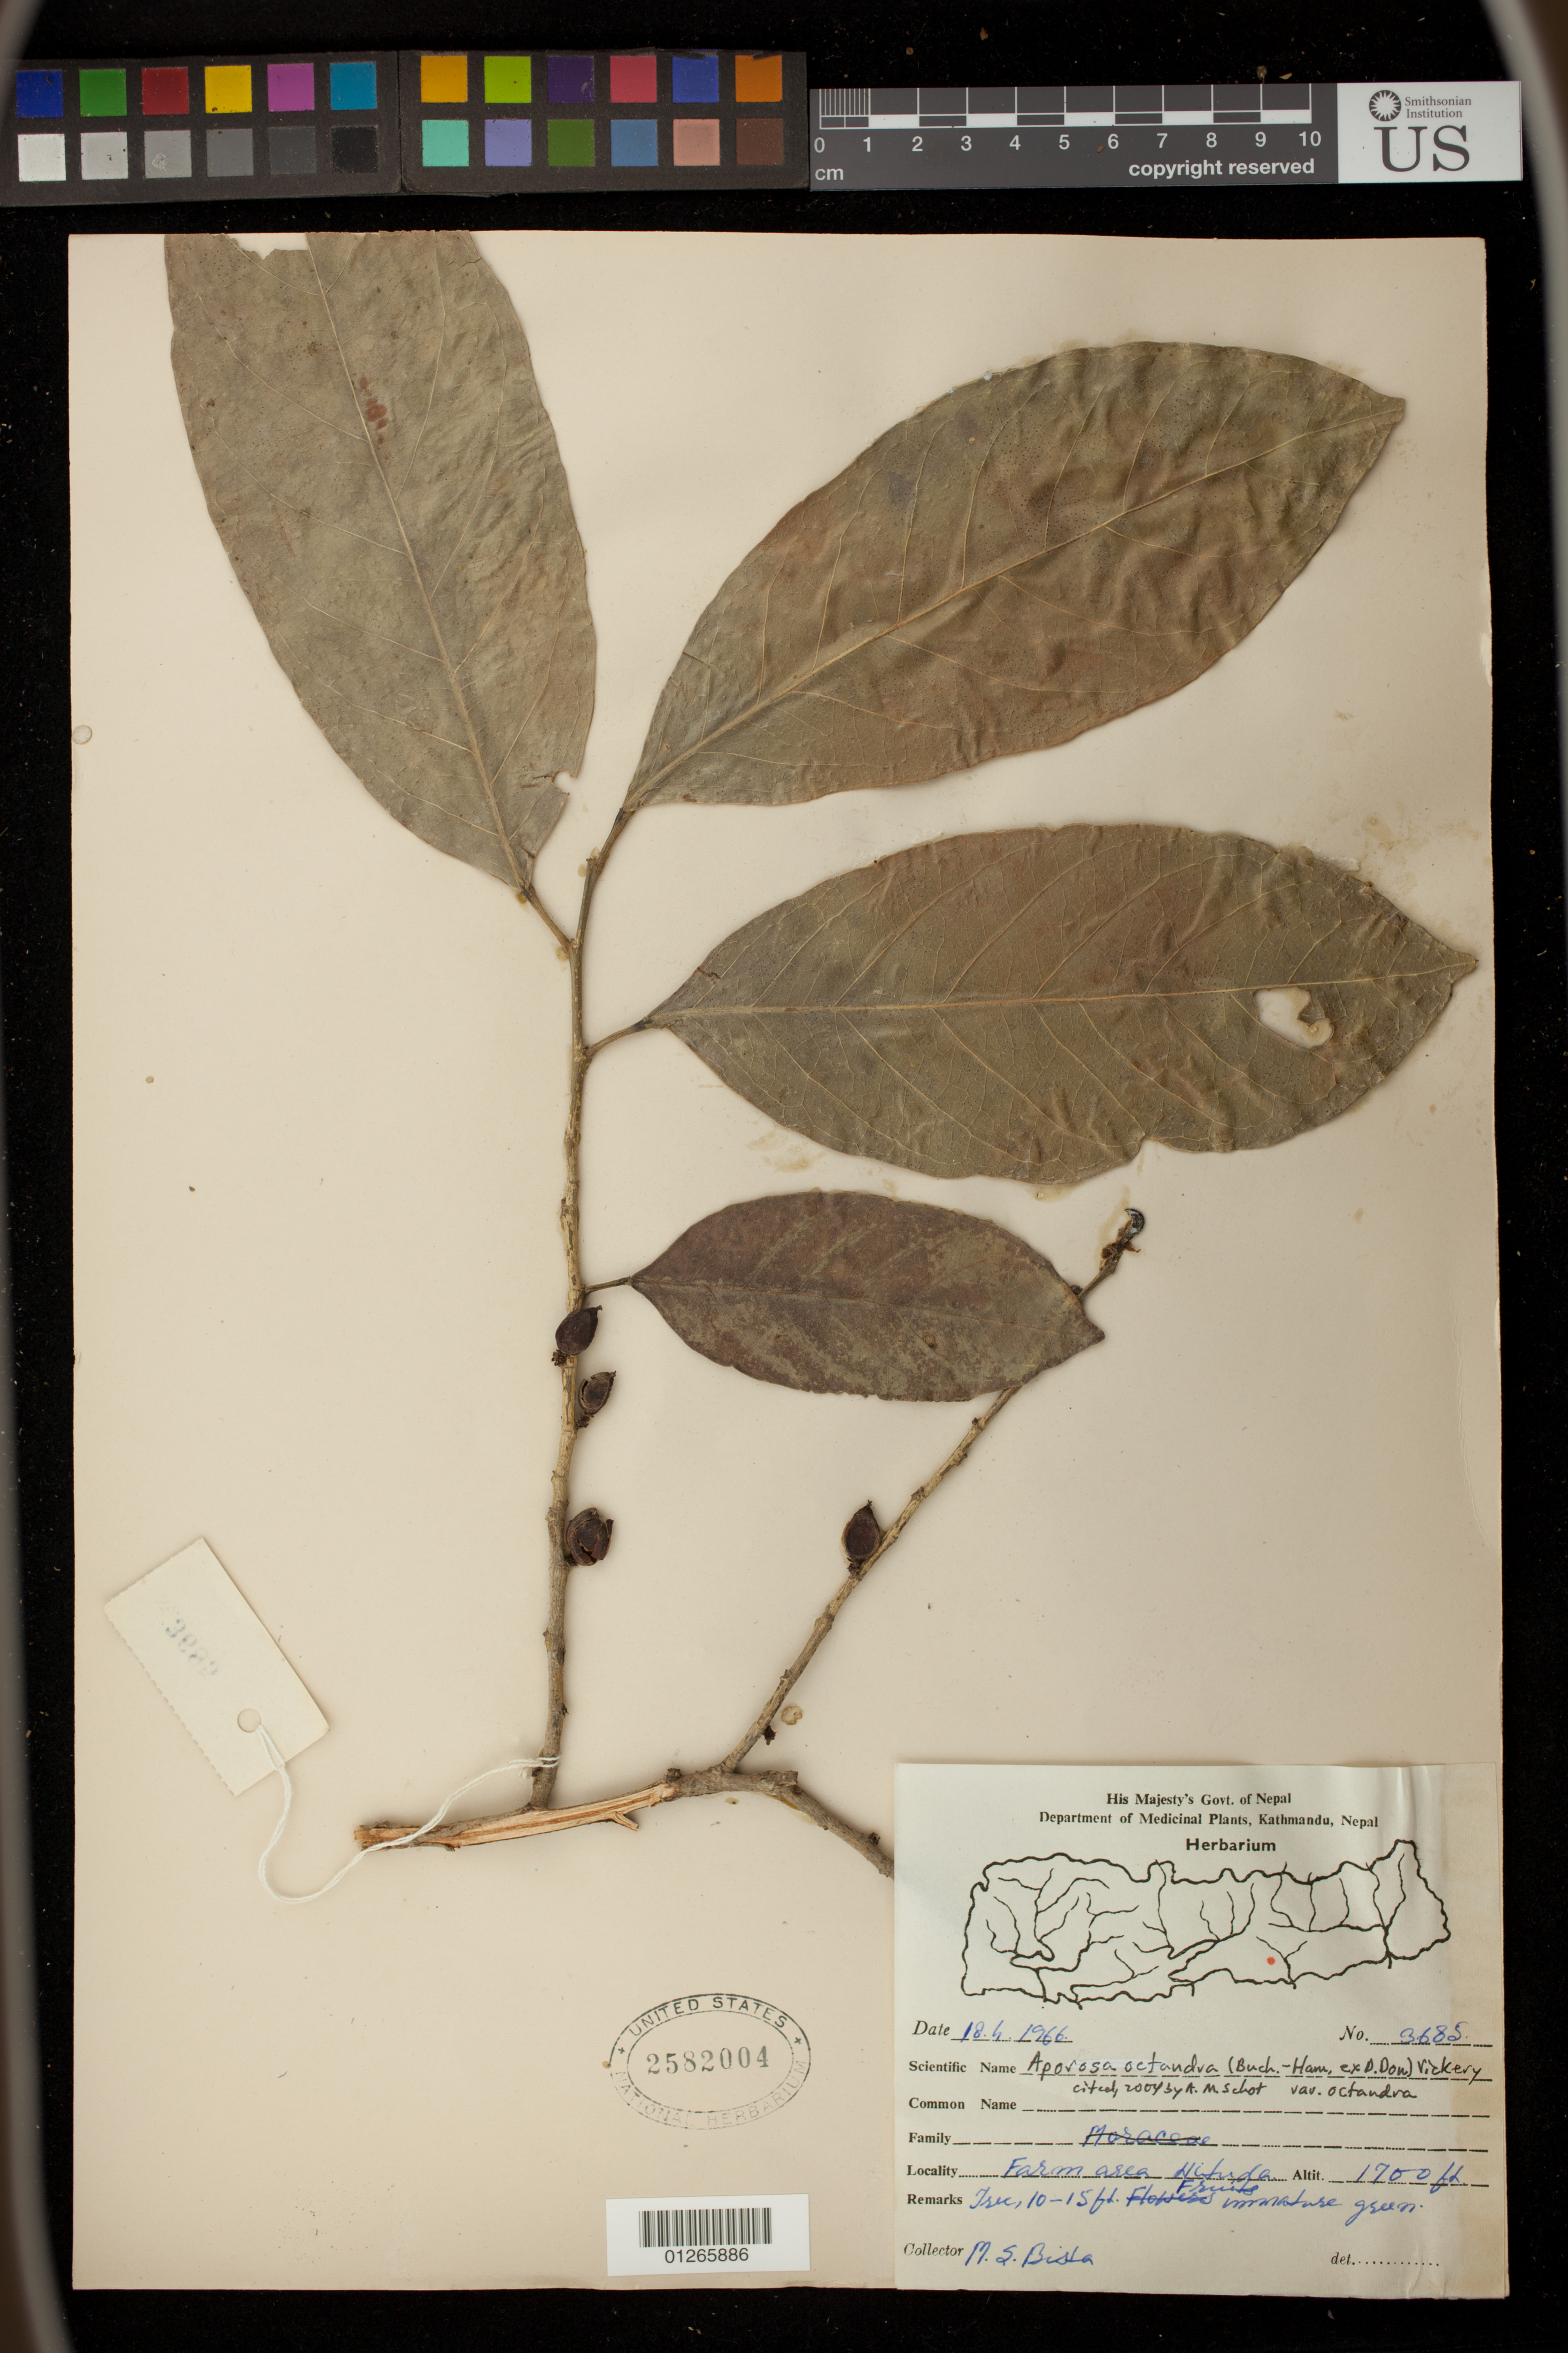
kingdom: Plantae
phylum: Tracheophyta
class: Magnoliopsida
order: Malpighiales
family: Phyllanthaceae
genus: Aporosa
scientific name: Aporosa octandra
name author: (Buch.-Ham. & D. Don) Vickery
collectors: M. Bista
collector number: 3685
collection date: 1966-04-18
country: Nepal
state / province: Central Region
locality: Hituda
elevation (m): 518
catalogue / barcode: US 2582004